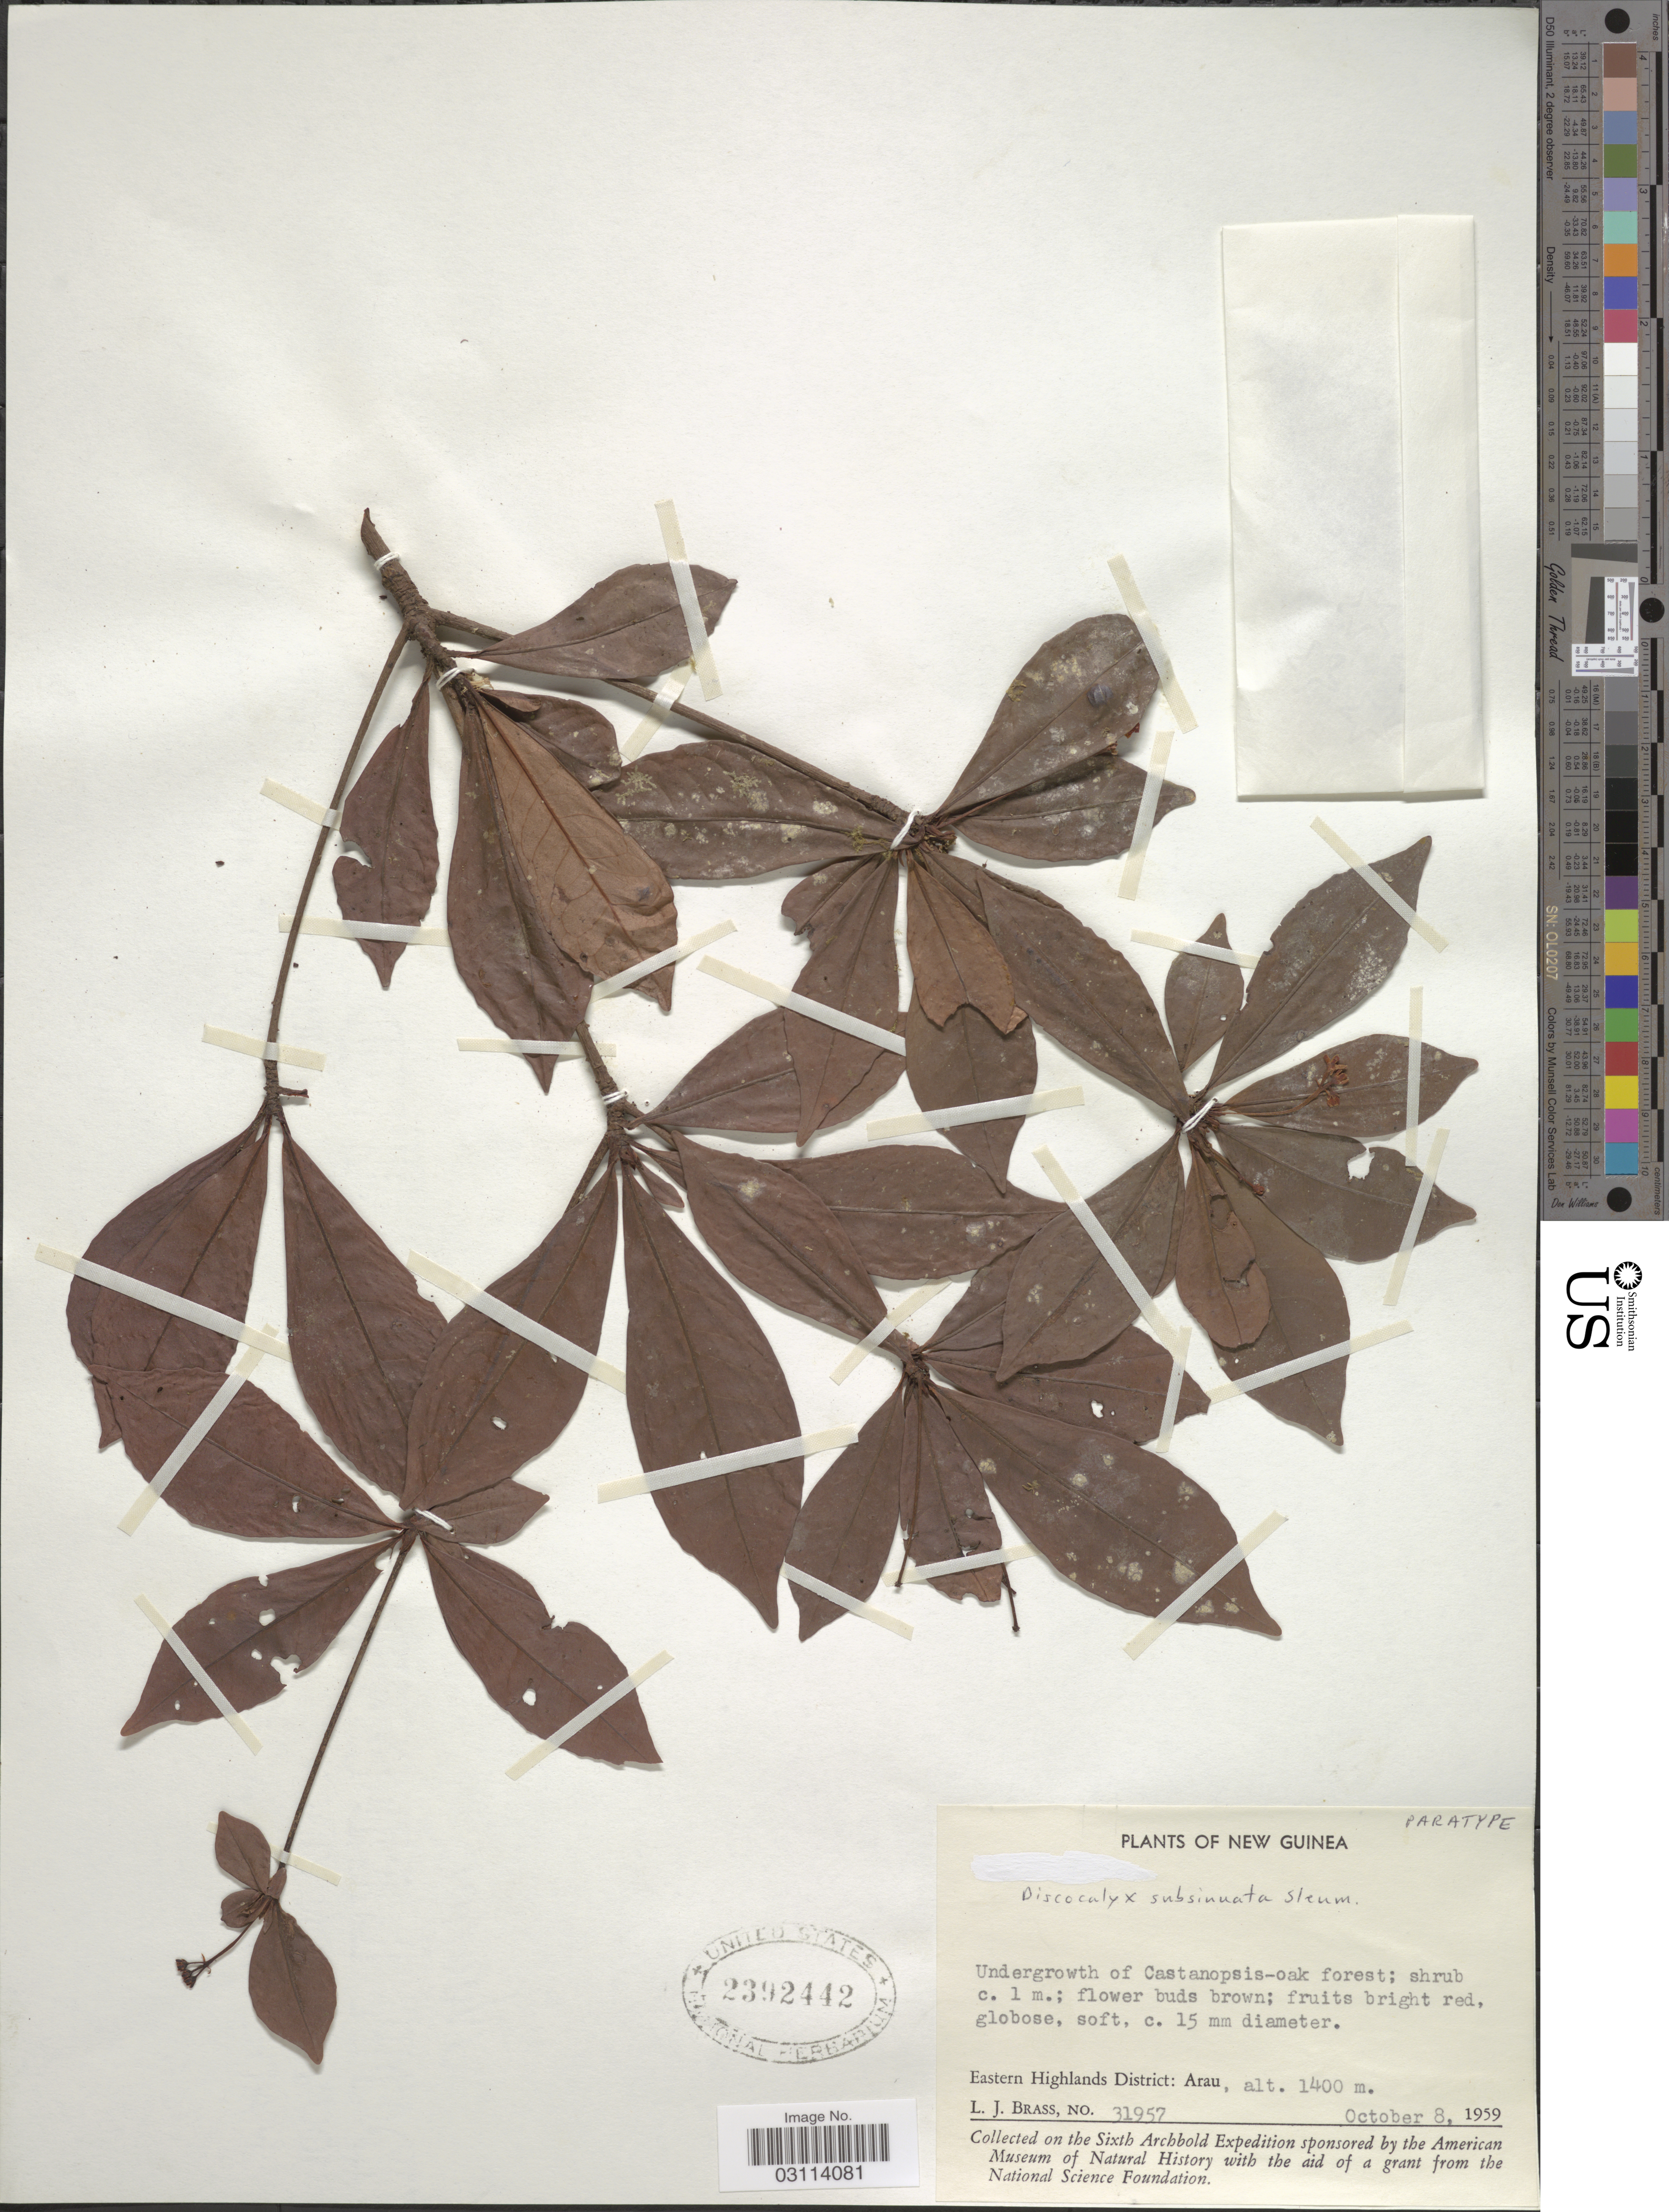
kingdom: Plantae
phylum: Tracheophyta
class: Magnoliopsida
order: Ericales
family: Primulaceae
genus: Discocalyx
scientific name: Discocalyx subsinuata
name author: Sleumer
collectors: L. J. Brass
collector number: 31957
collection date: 1959-10-08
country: Papua New Guinea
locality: New Guinea. Eastern Highlands District: Arau.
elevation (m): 1400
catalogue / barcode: US 2392442